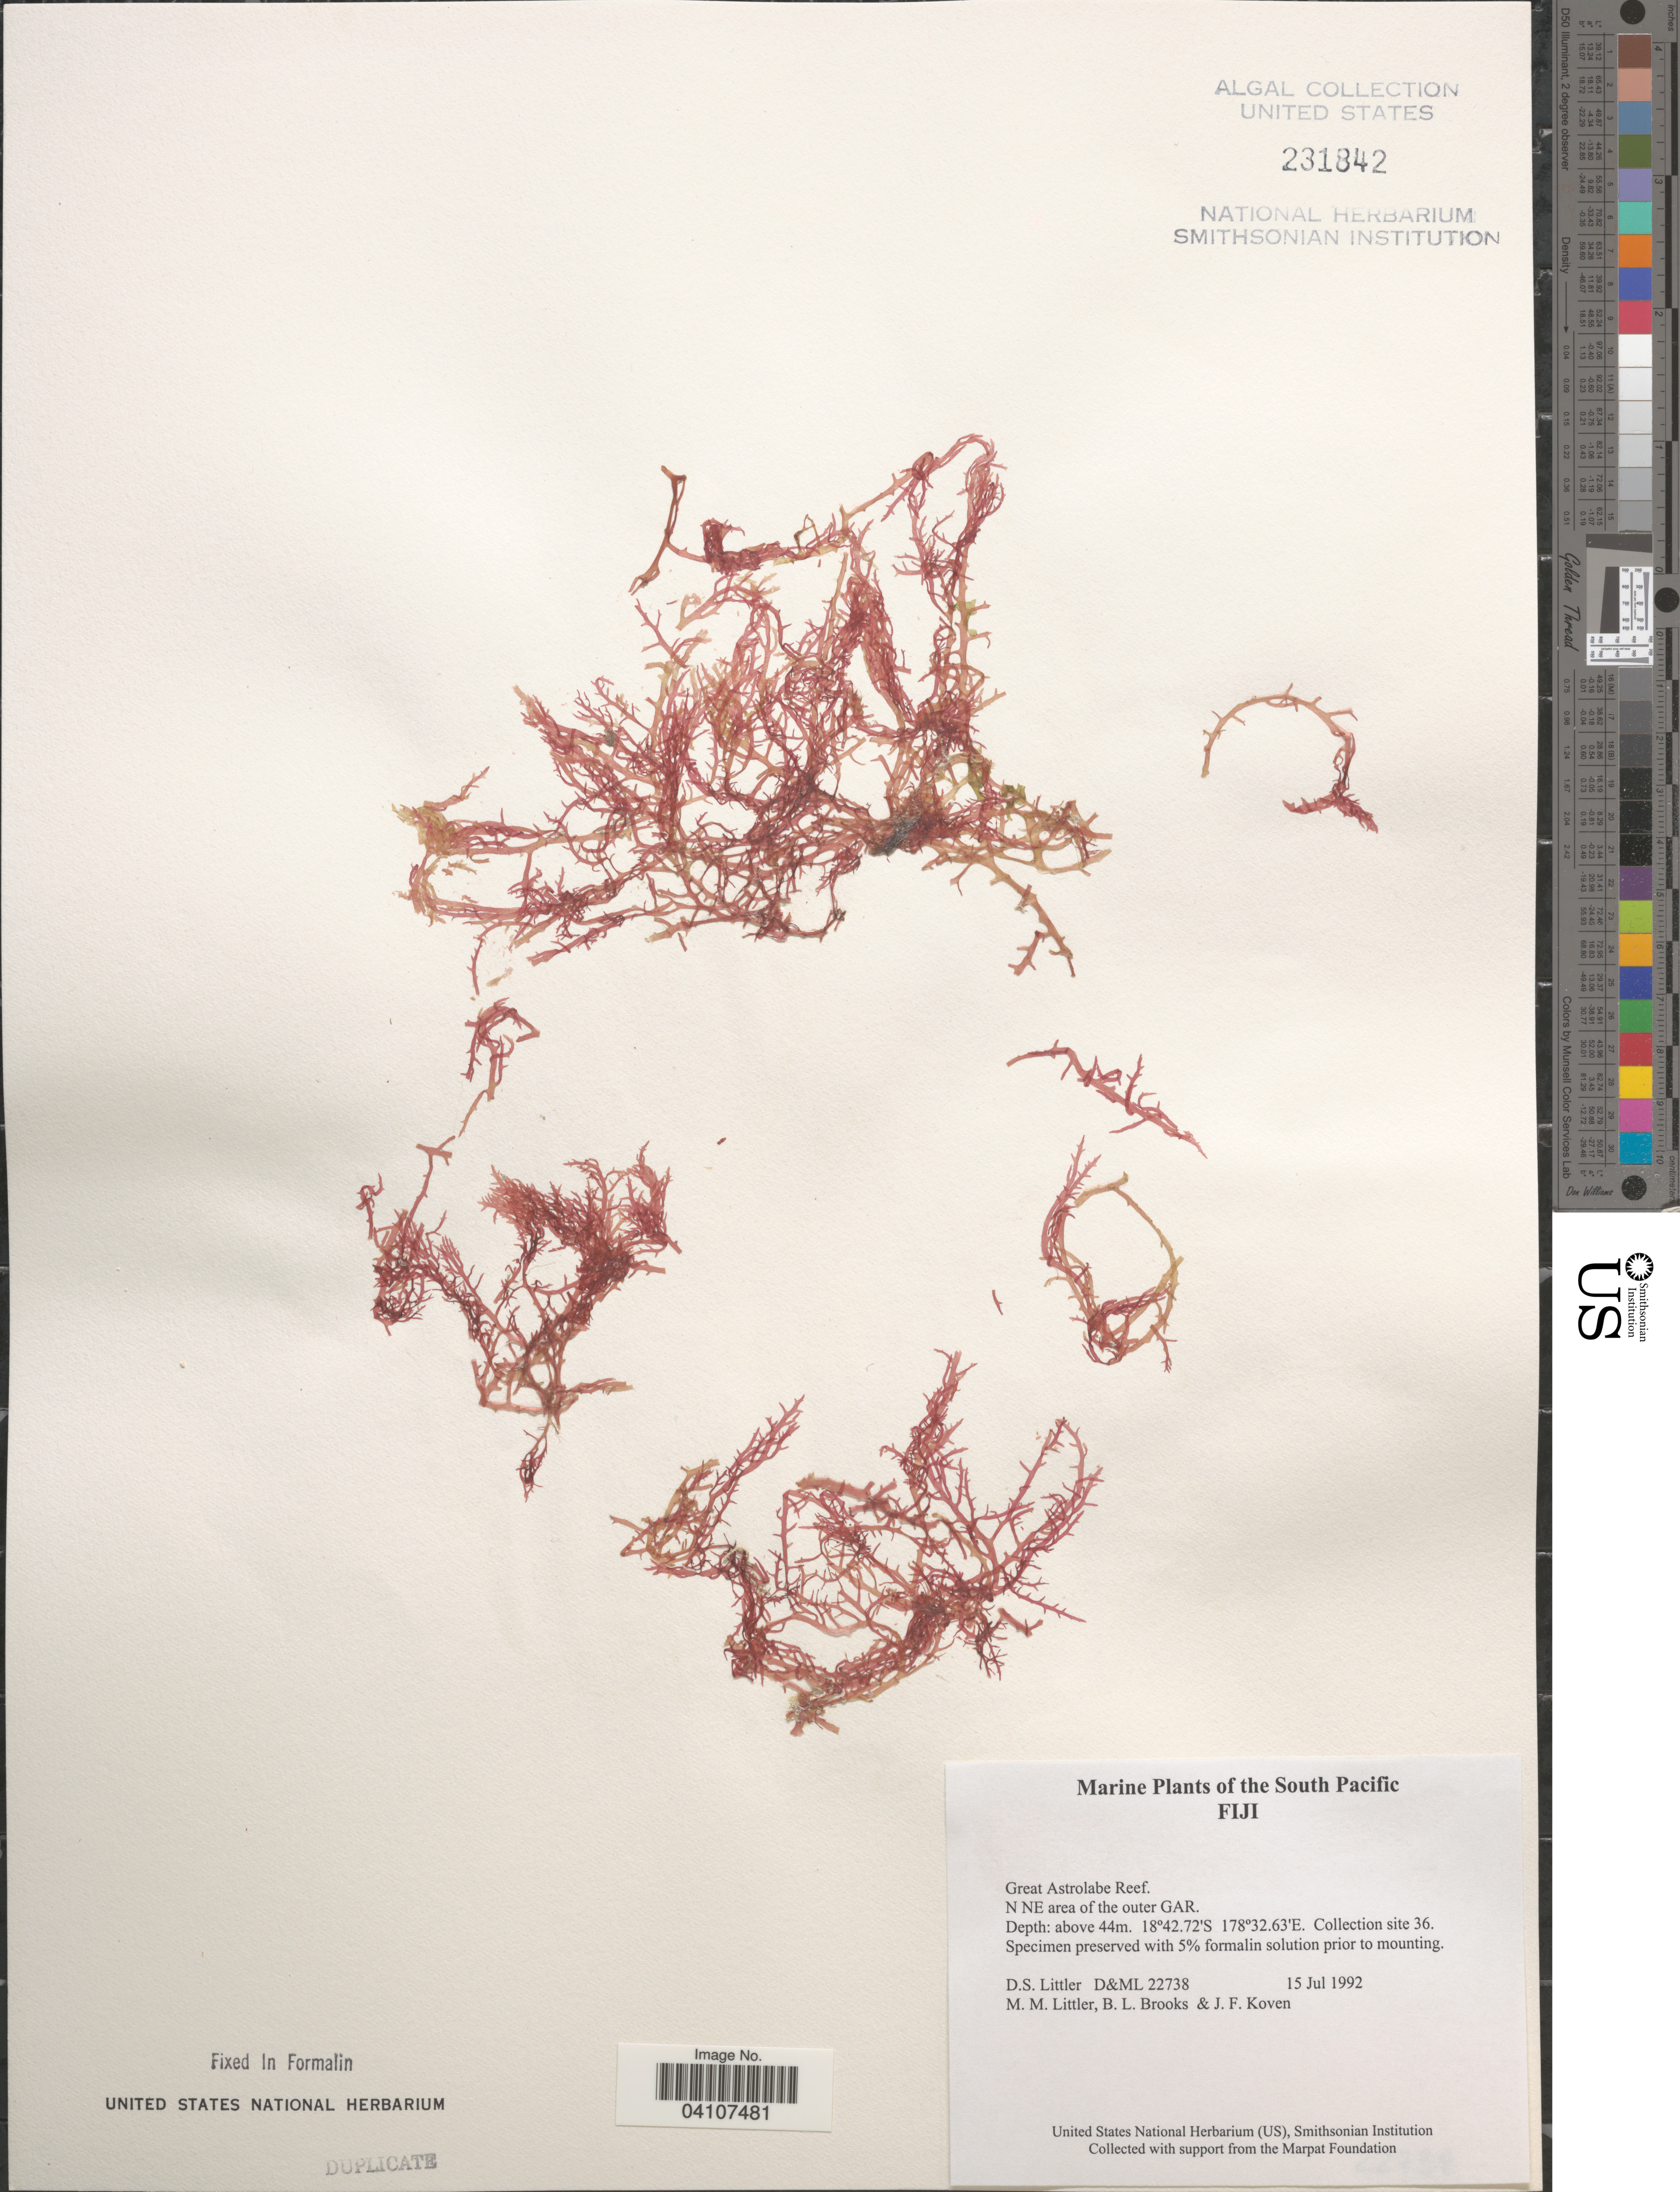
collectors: D. S. Littler, B. Brooks & J. Koven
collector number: D&ML 22738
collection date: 1992-07-15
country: Fiji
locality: The South Pacific. Great Astrolabe Reef. N NE area of the outer GAR. Collection site 36.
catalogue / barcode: US 231842